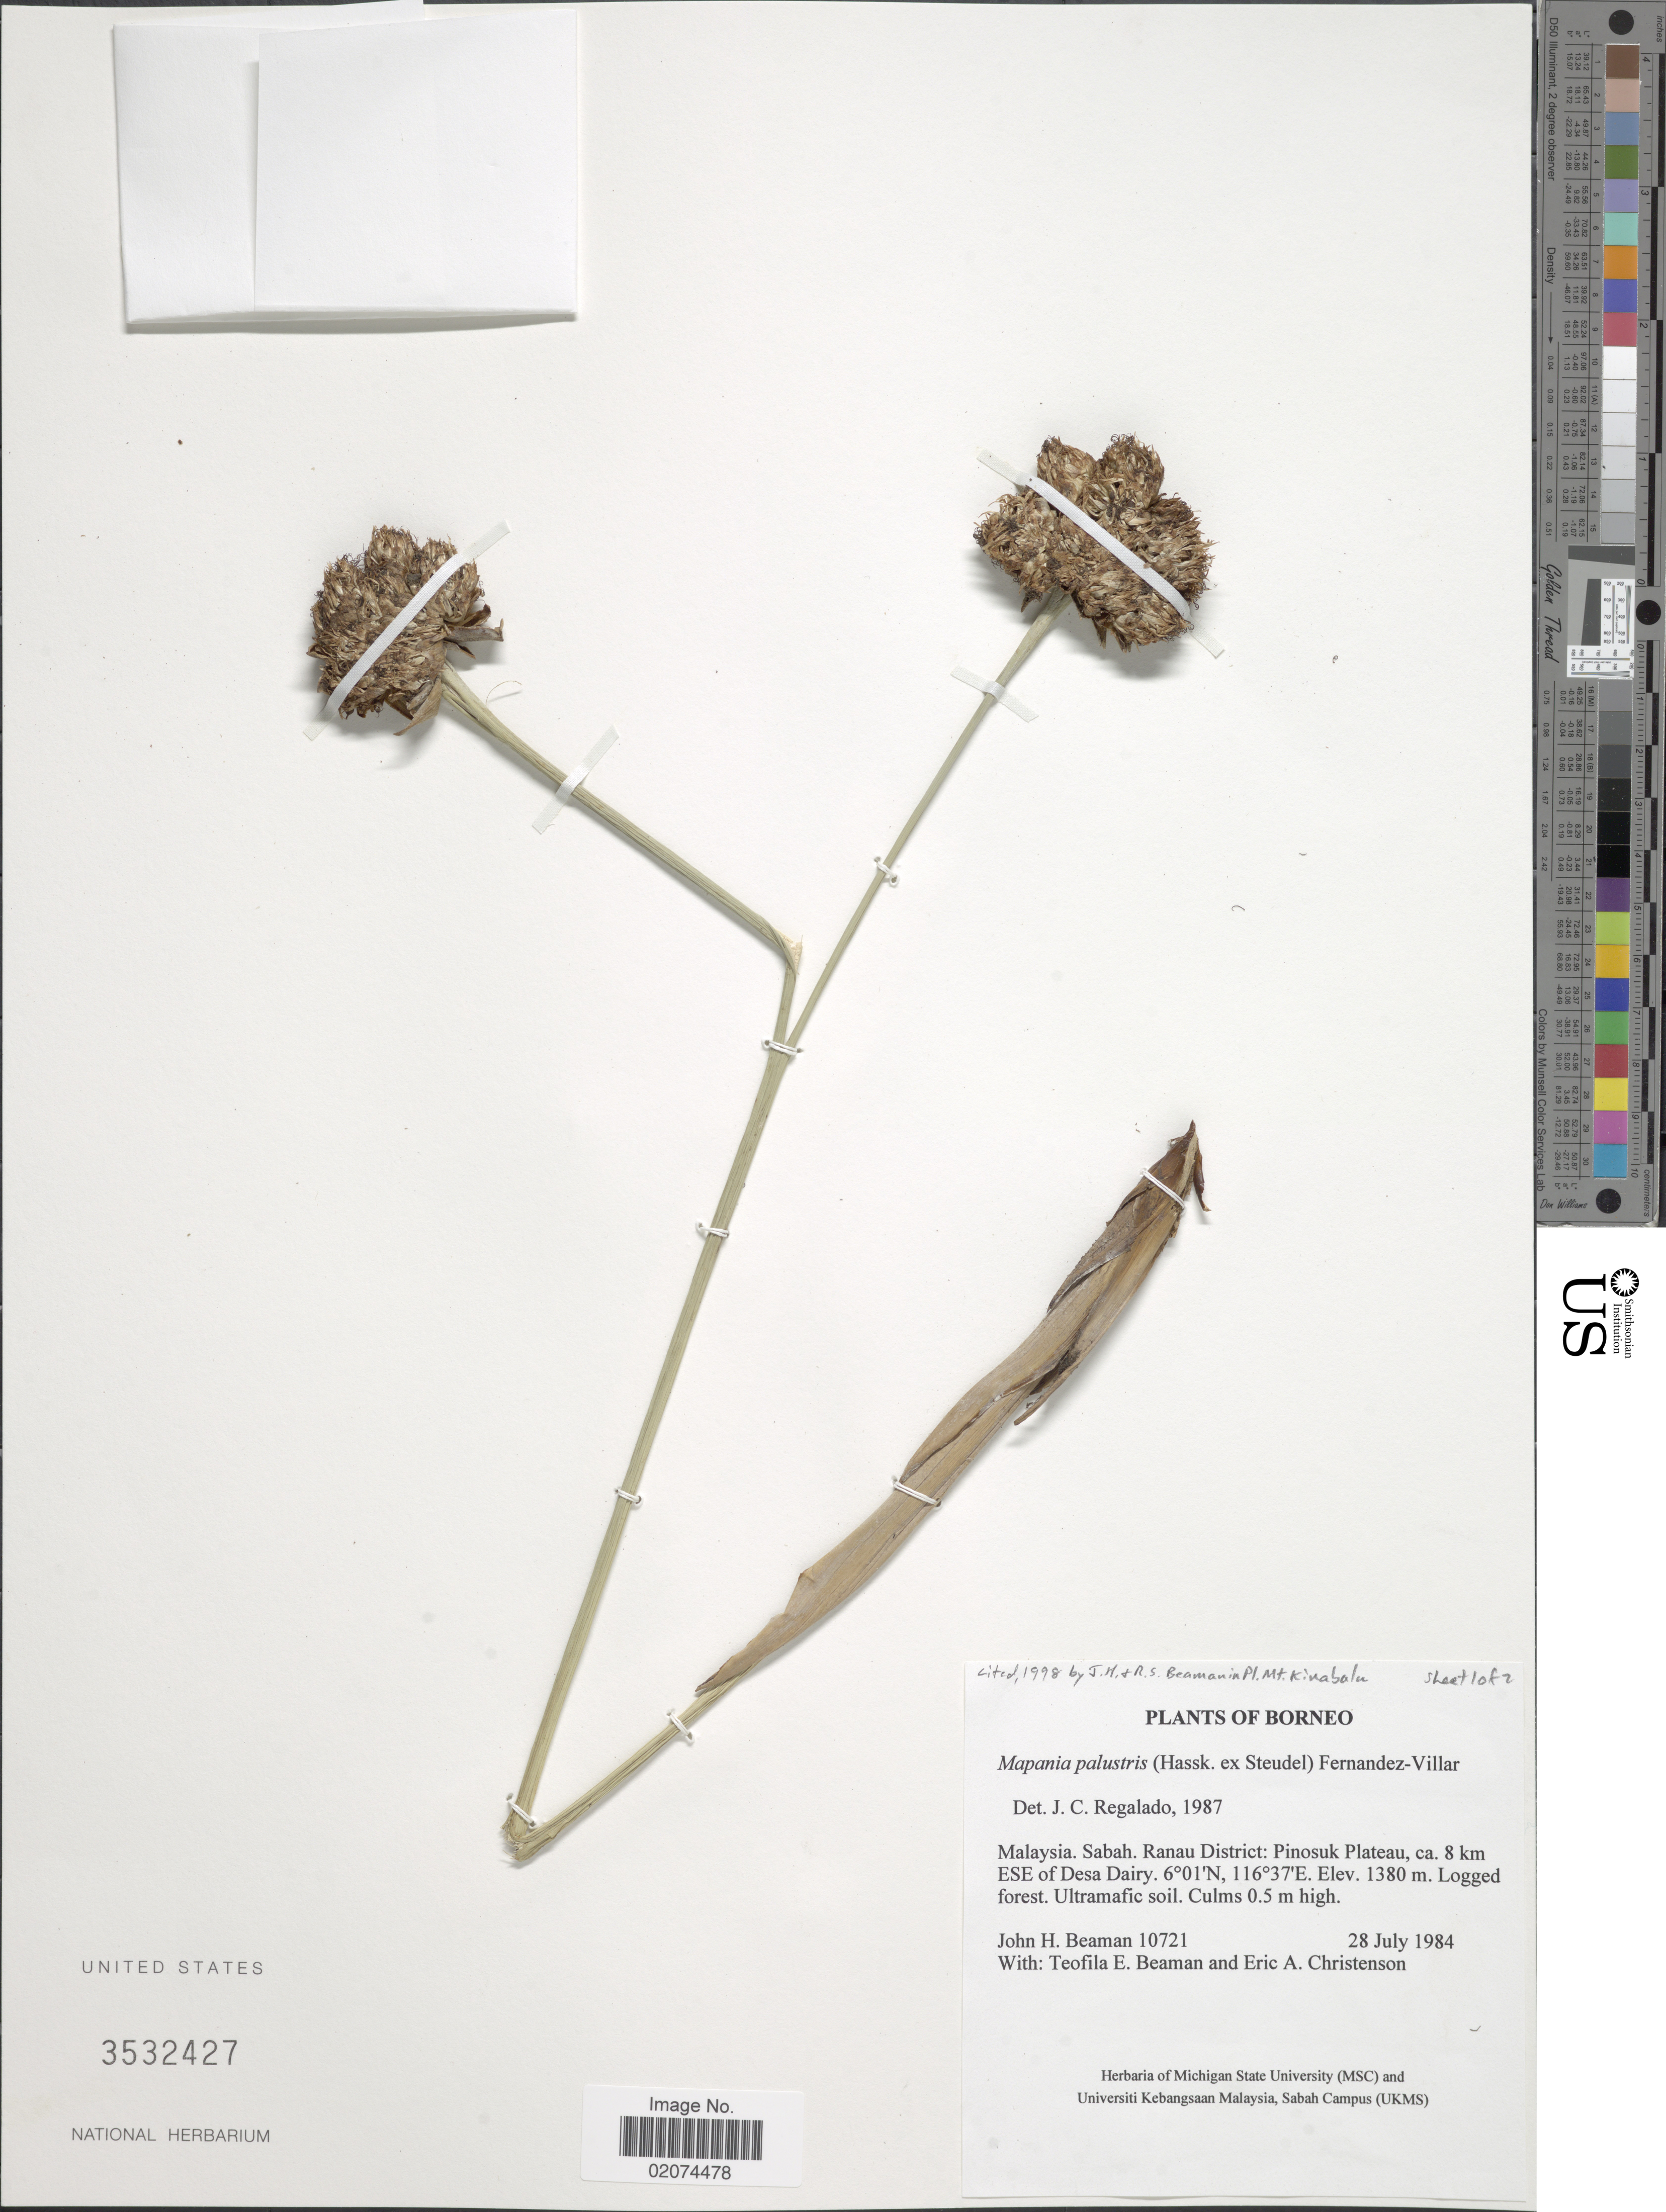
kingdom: Plantae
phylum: Tracheophyta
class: Liliopsida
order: Poales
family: Cyperaceae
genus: Mapania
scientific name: Mapania palustris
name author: (Hassk. ex Steud.) Fern.-Vill.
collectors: J. H. Beaman, T. E. Beaman & E. A. Christenson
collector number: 10721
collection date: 1984-07-28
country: Malaysia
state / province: Sabah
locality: Borneo. Malaysia. Sabah. Ranau District: Pinosuk Plateau, ca. 8 km ESE of Desa Dairy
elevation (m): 1380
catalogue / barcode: US 3532427